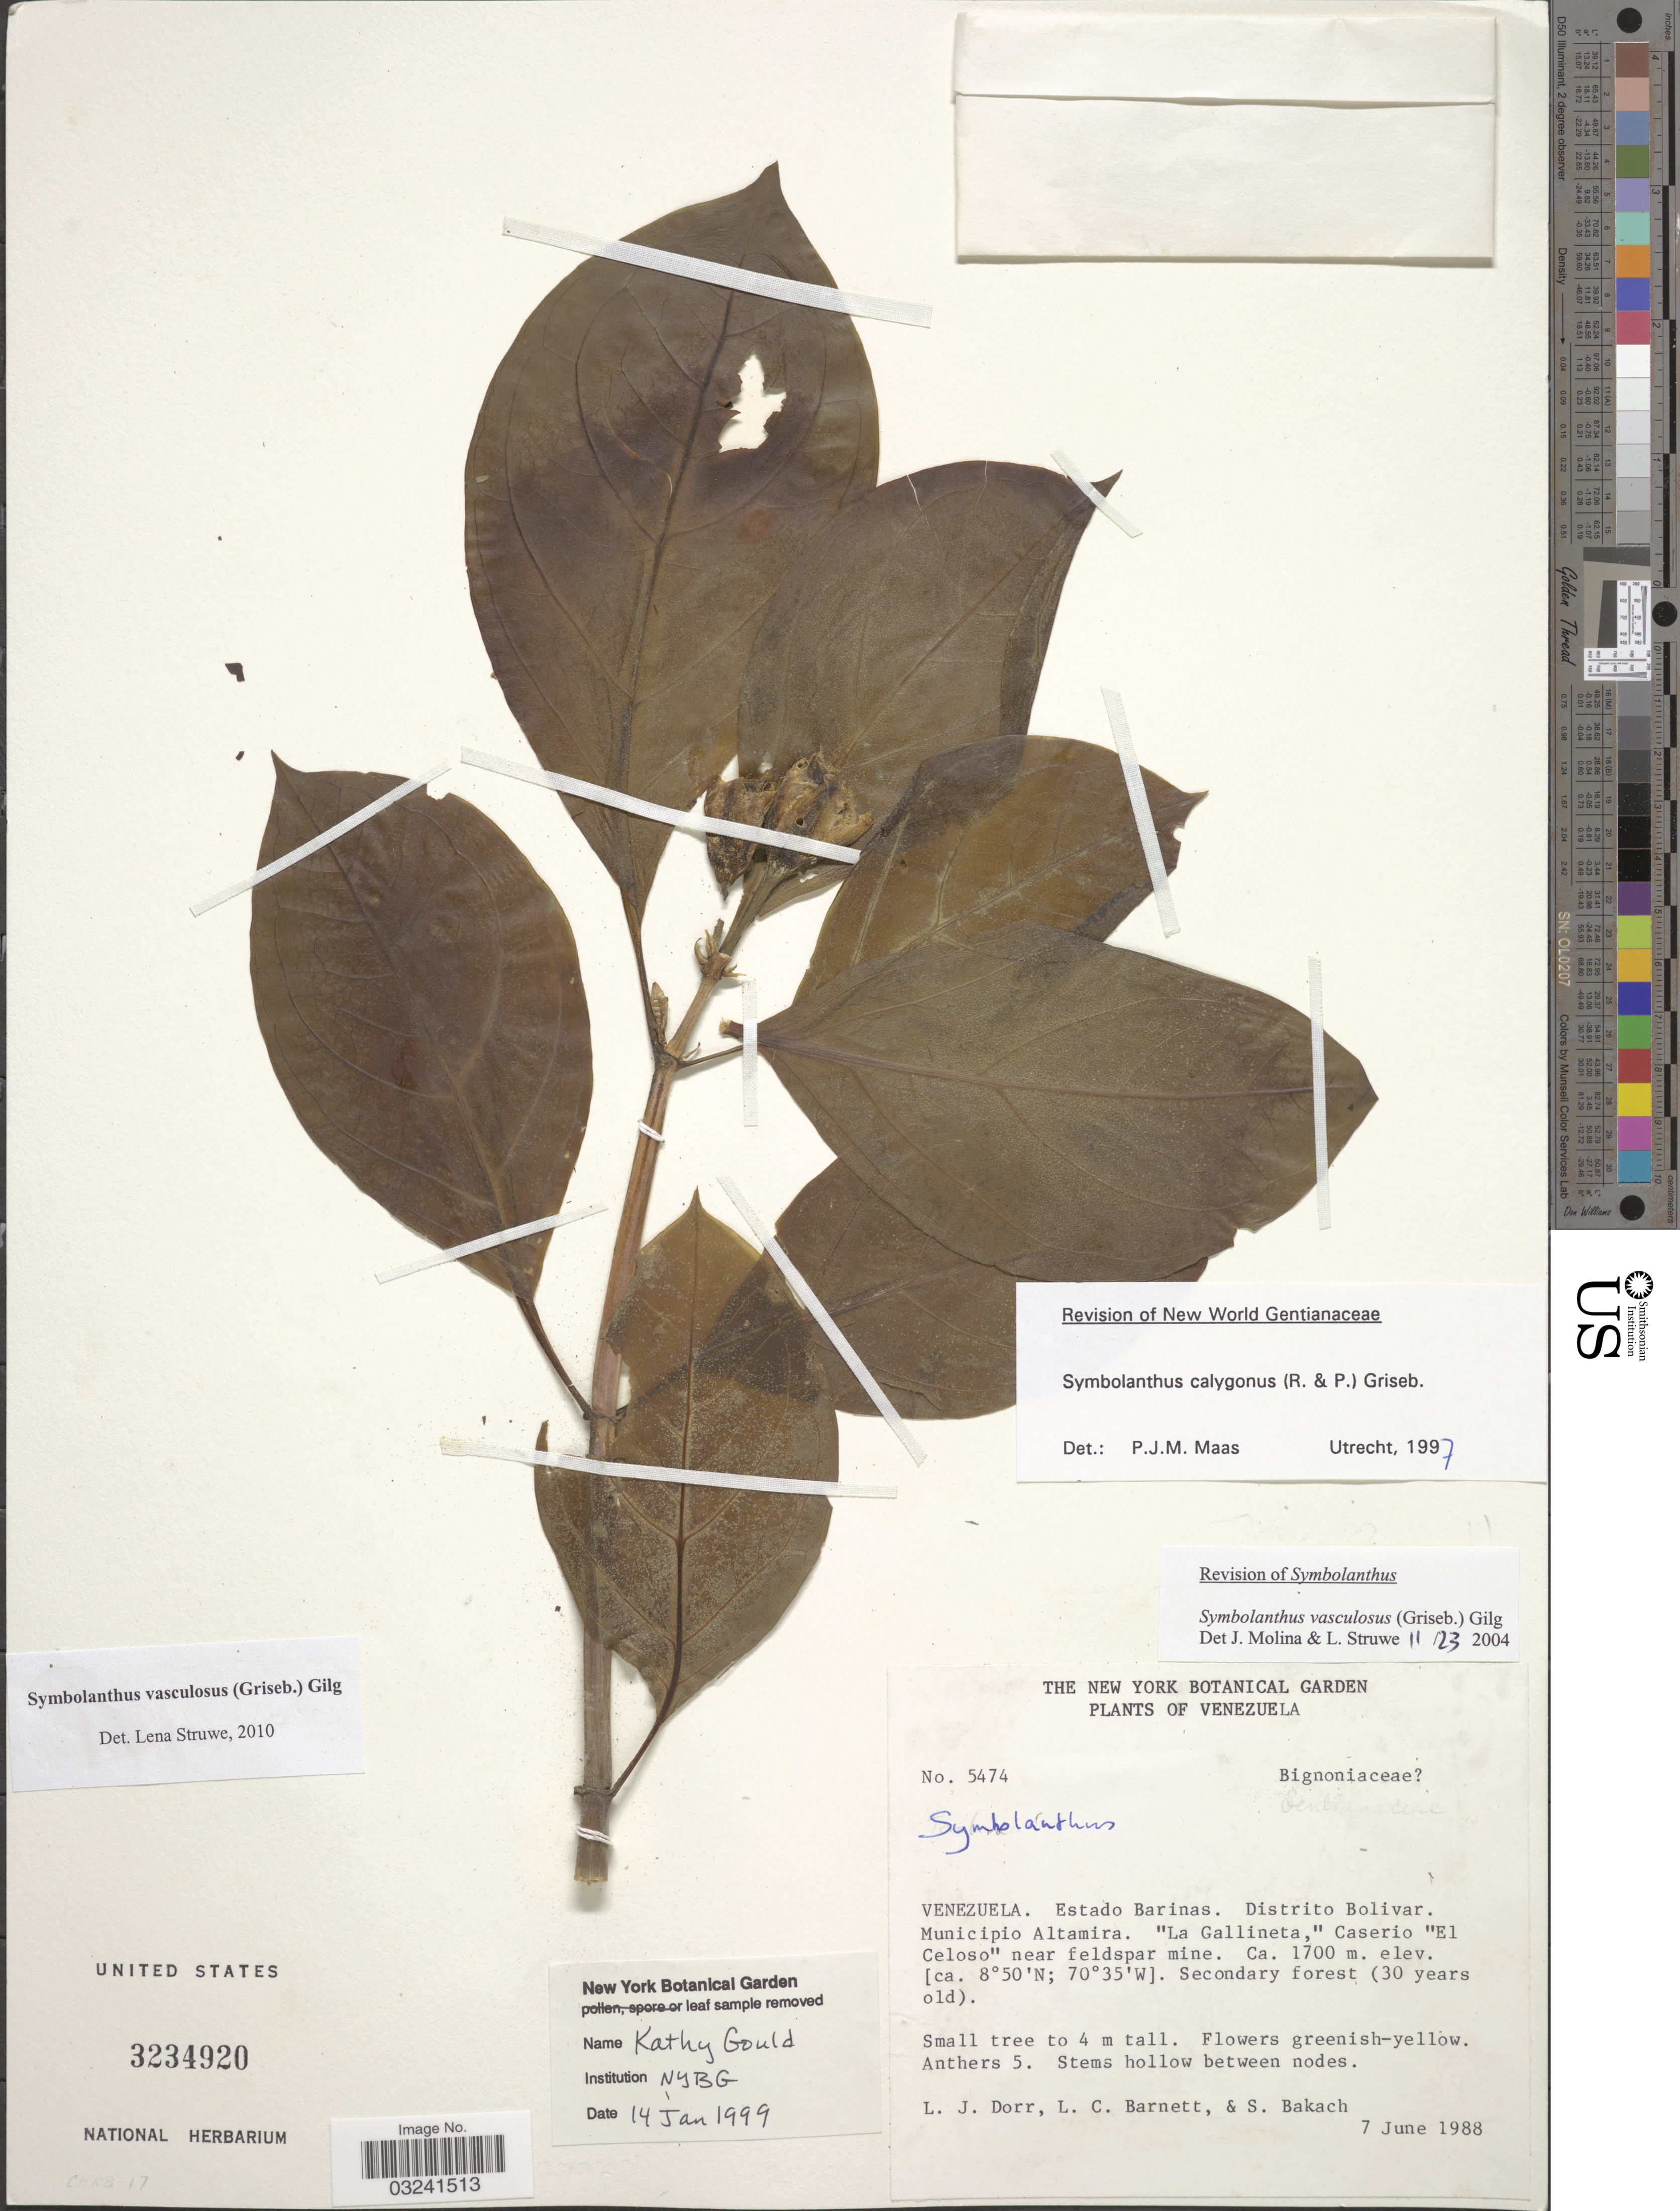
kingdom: Plantae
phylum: Tracheophyta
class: Magnoliopsida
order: Gentianales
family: Gentianaceae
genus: Symbolanthus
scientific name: Symbolanthus vasculosus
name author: (Griseb.) Gilg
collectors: L. J. Dorr, L. C. Barnett & S. Bakach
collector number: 5474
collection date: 1988-06-07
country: Venezuela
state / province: Barinas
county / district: Bolívar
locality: "La Gallineta," Caserio "El Celoso" near feldspar mine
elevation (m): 1700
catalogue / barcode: US 3234920